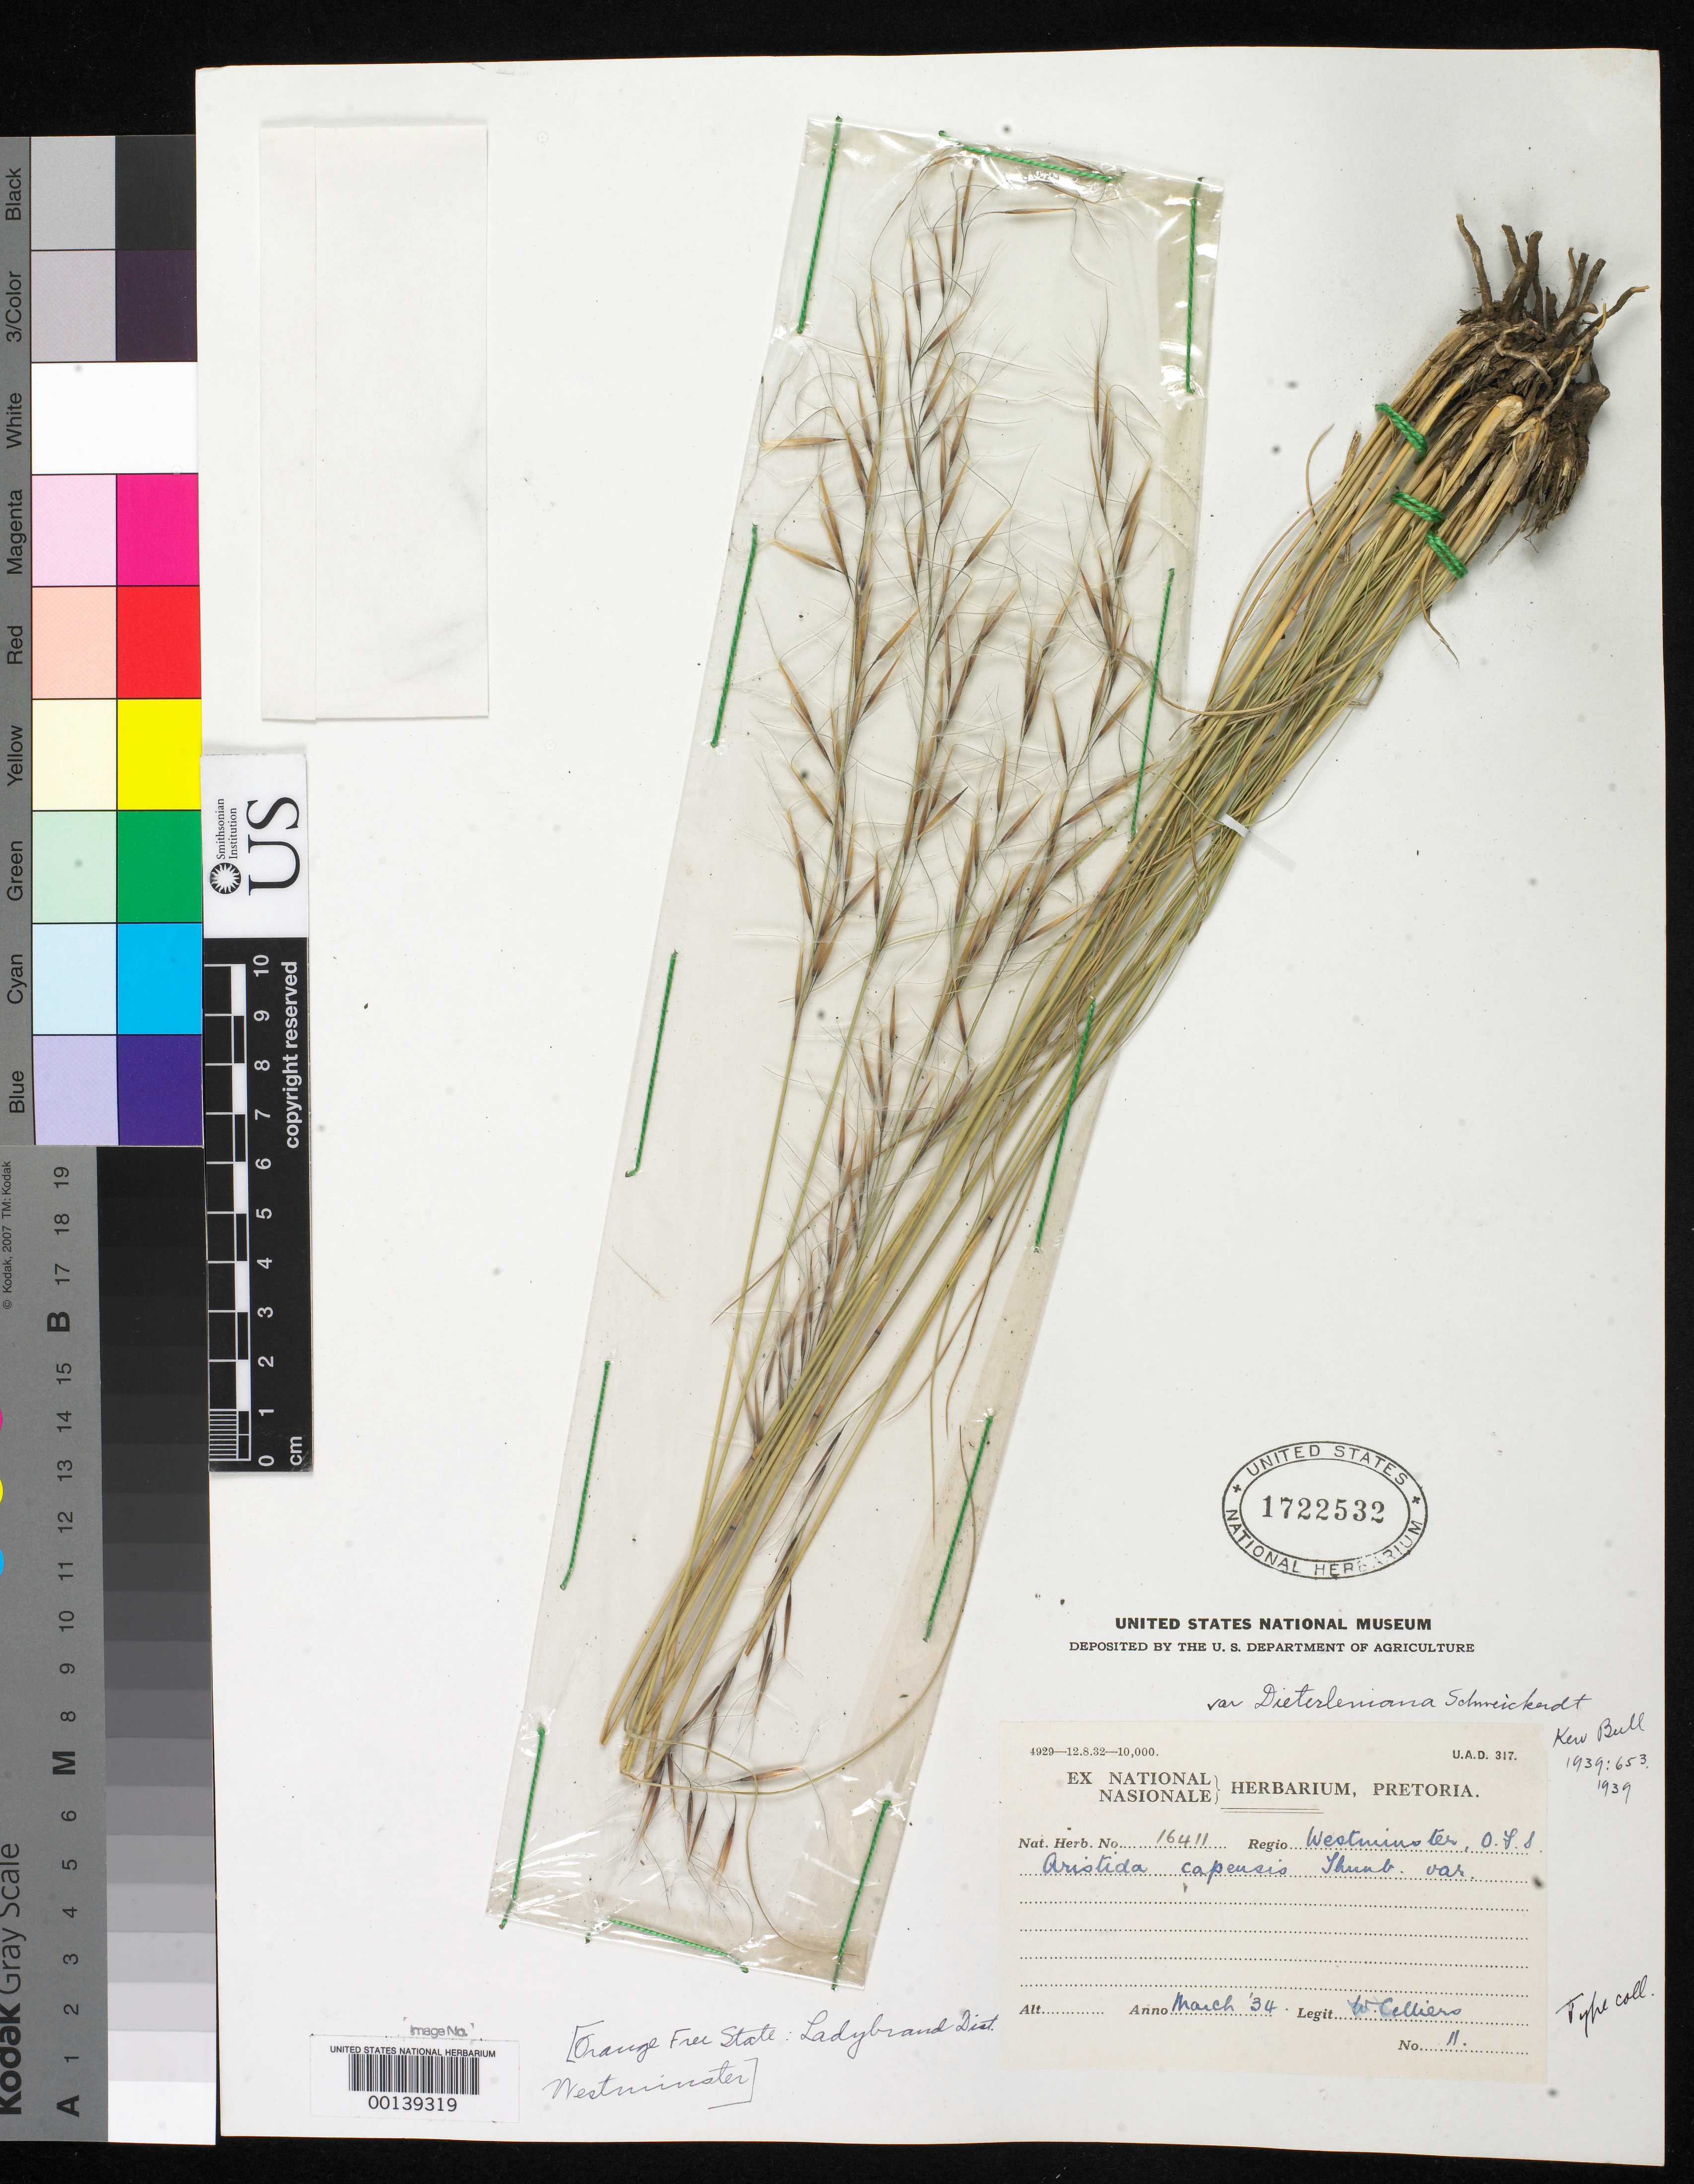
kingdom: Plantae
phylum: Tracheophyta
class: Liliopsida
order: Poales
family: Poaceae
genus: Aristida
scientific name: Aristida capensis var. dieterleniana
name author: Schweick.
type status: Isotype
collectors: W. Celliers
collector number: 11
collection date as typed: Mar 1934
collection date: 1934-03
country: South Africa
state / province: Free State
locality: Westminster. Ladybrand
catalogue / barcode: US 1722532